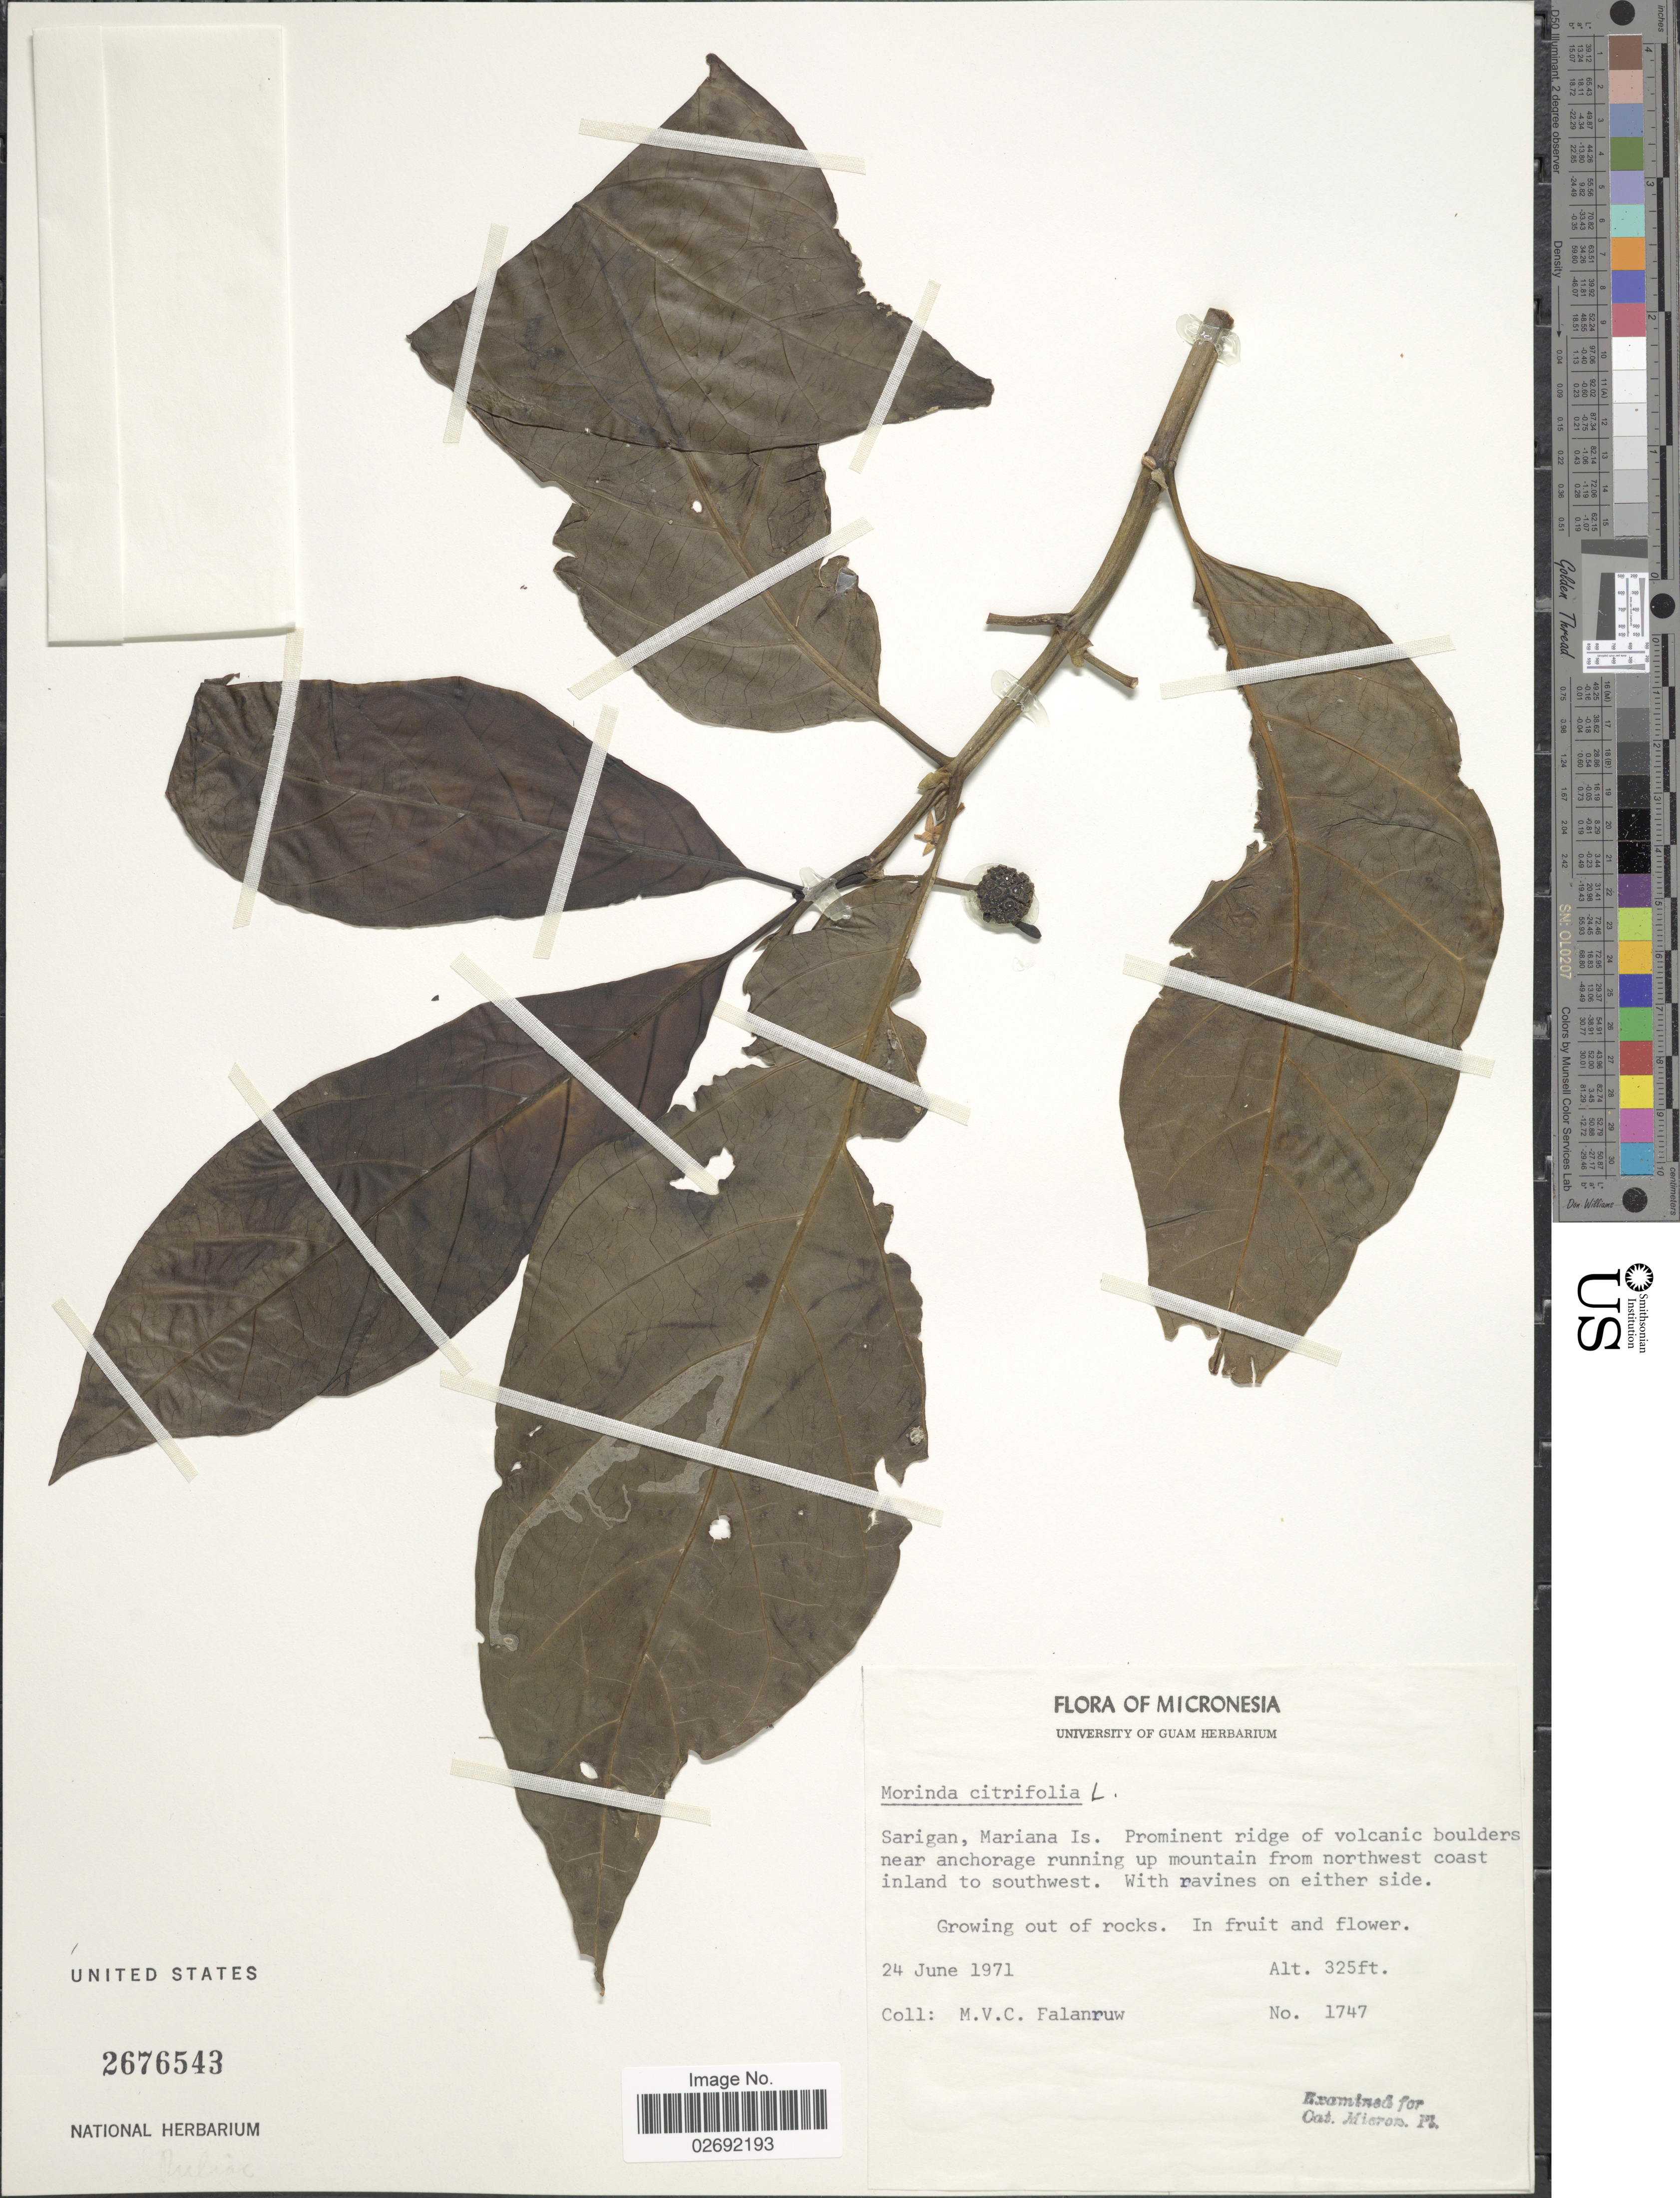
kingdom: Plantae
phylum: Tracheophyta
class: Magnoliopsida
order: Gentianales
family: Rubiaceae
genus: Morinda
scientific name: Morinda citrifolia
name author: L.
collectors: M. V. Falanruw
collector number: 1747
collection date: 1971-06-24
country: Northern Mariana Islands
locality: Micronesia. Sarigan, Mariana Is.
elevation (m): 99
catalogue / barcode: US 2676543